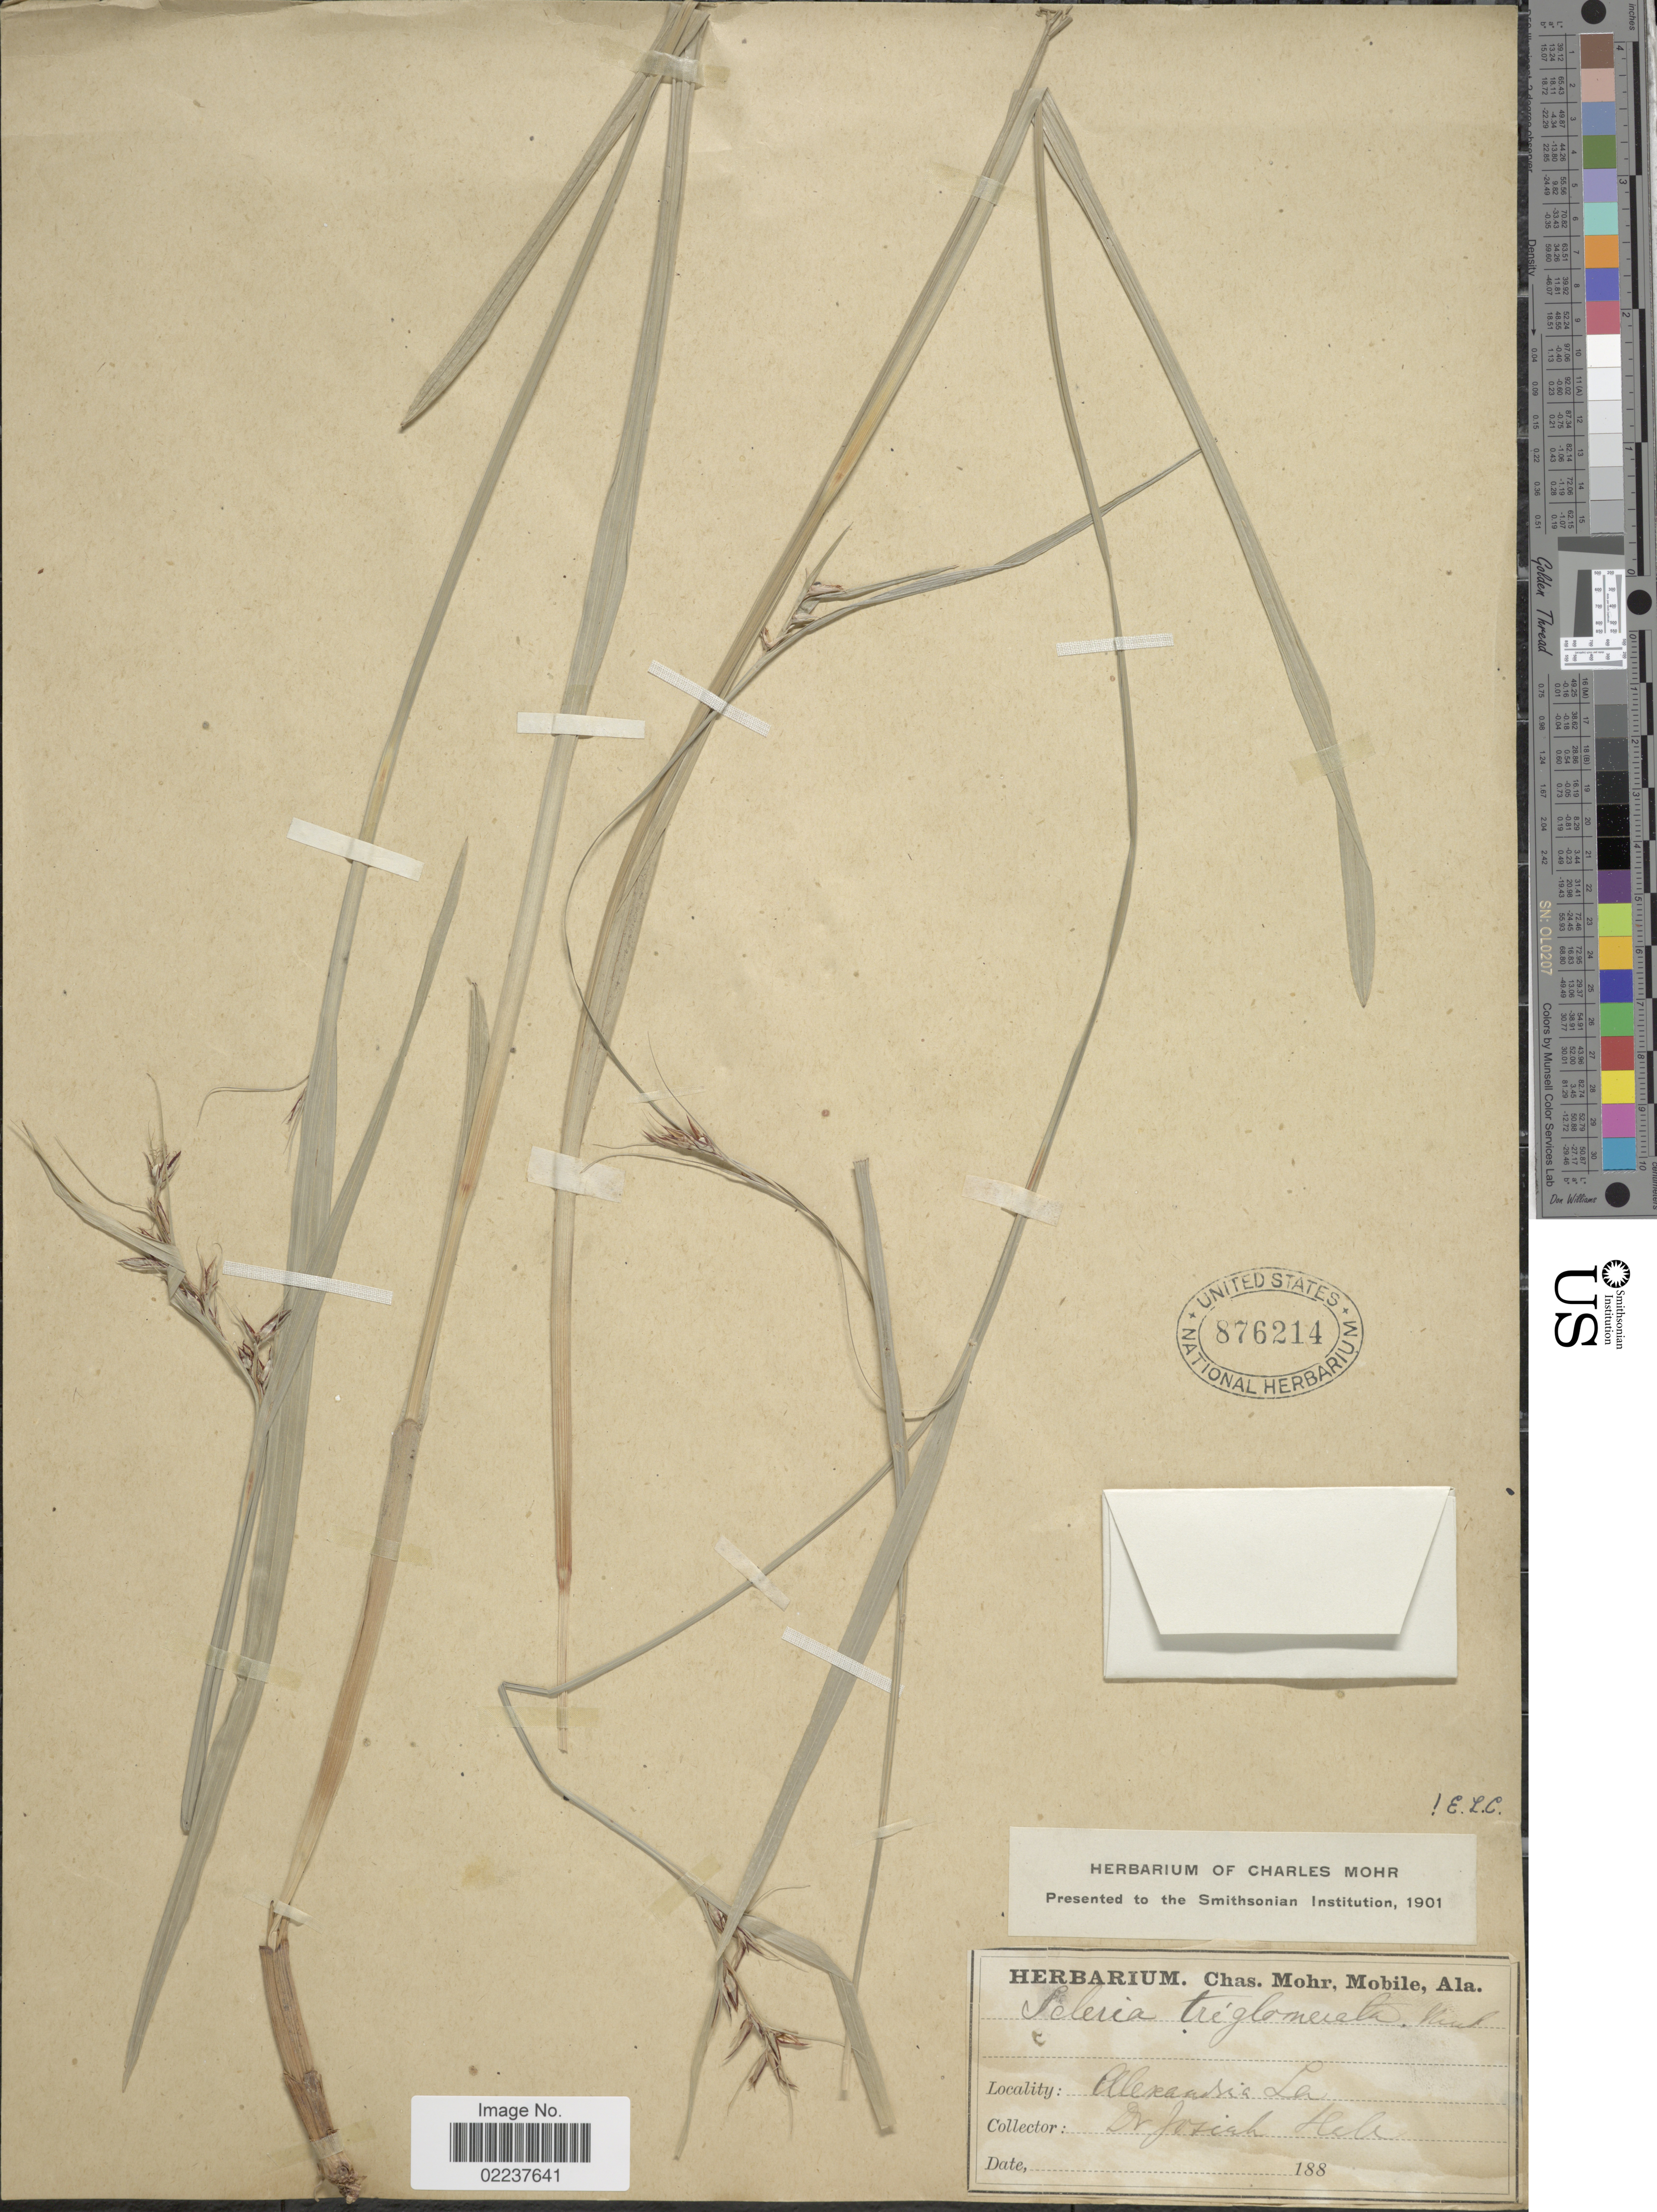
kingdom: Plantae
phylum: Tracheophyta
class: Liliopsida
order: Poales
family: Cyperaceae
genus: Scleria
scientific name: Scleria triglomerata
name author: Michx.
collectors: J. Hale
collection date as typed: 188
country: United States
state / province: Louisiana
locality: Alexandria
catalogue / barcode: US 876214